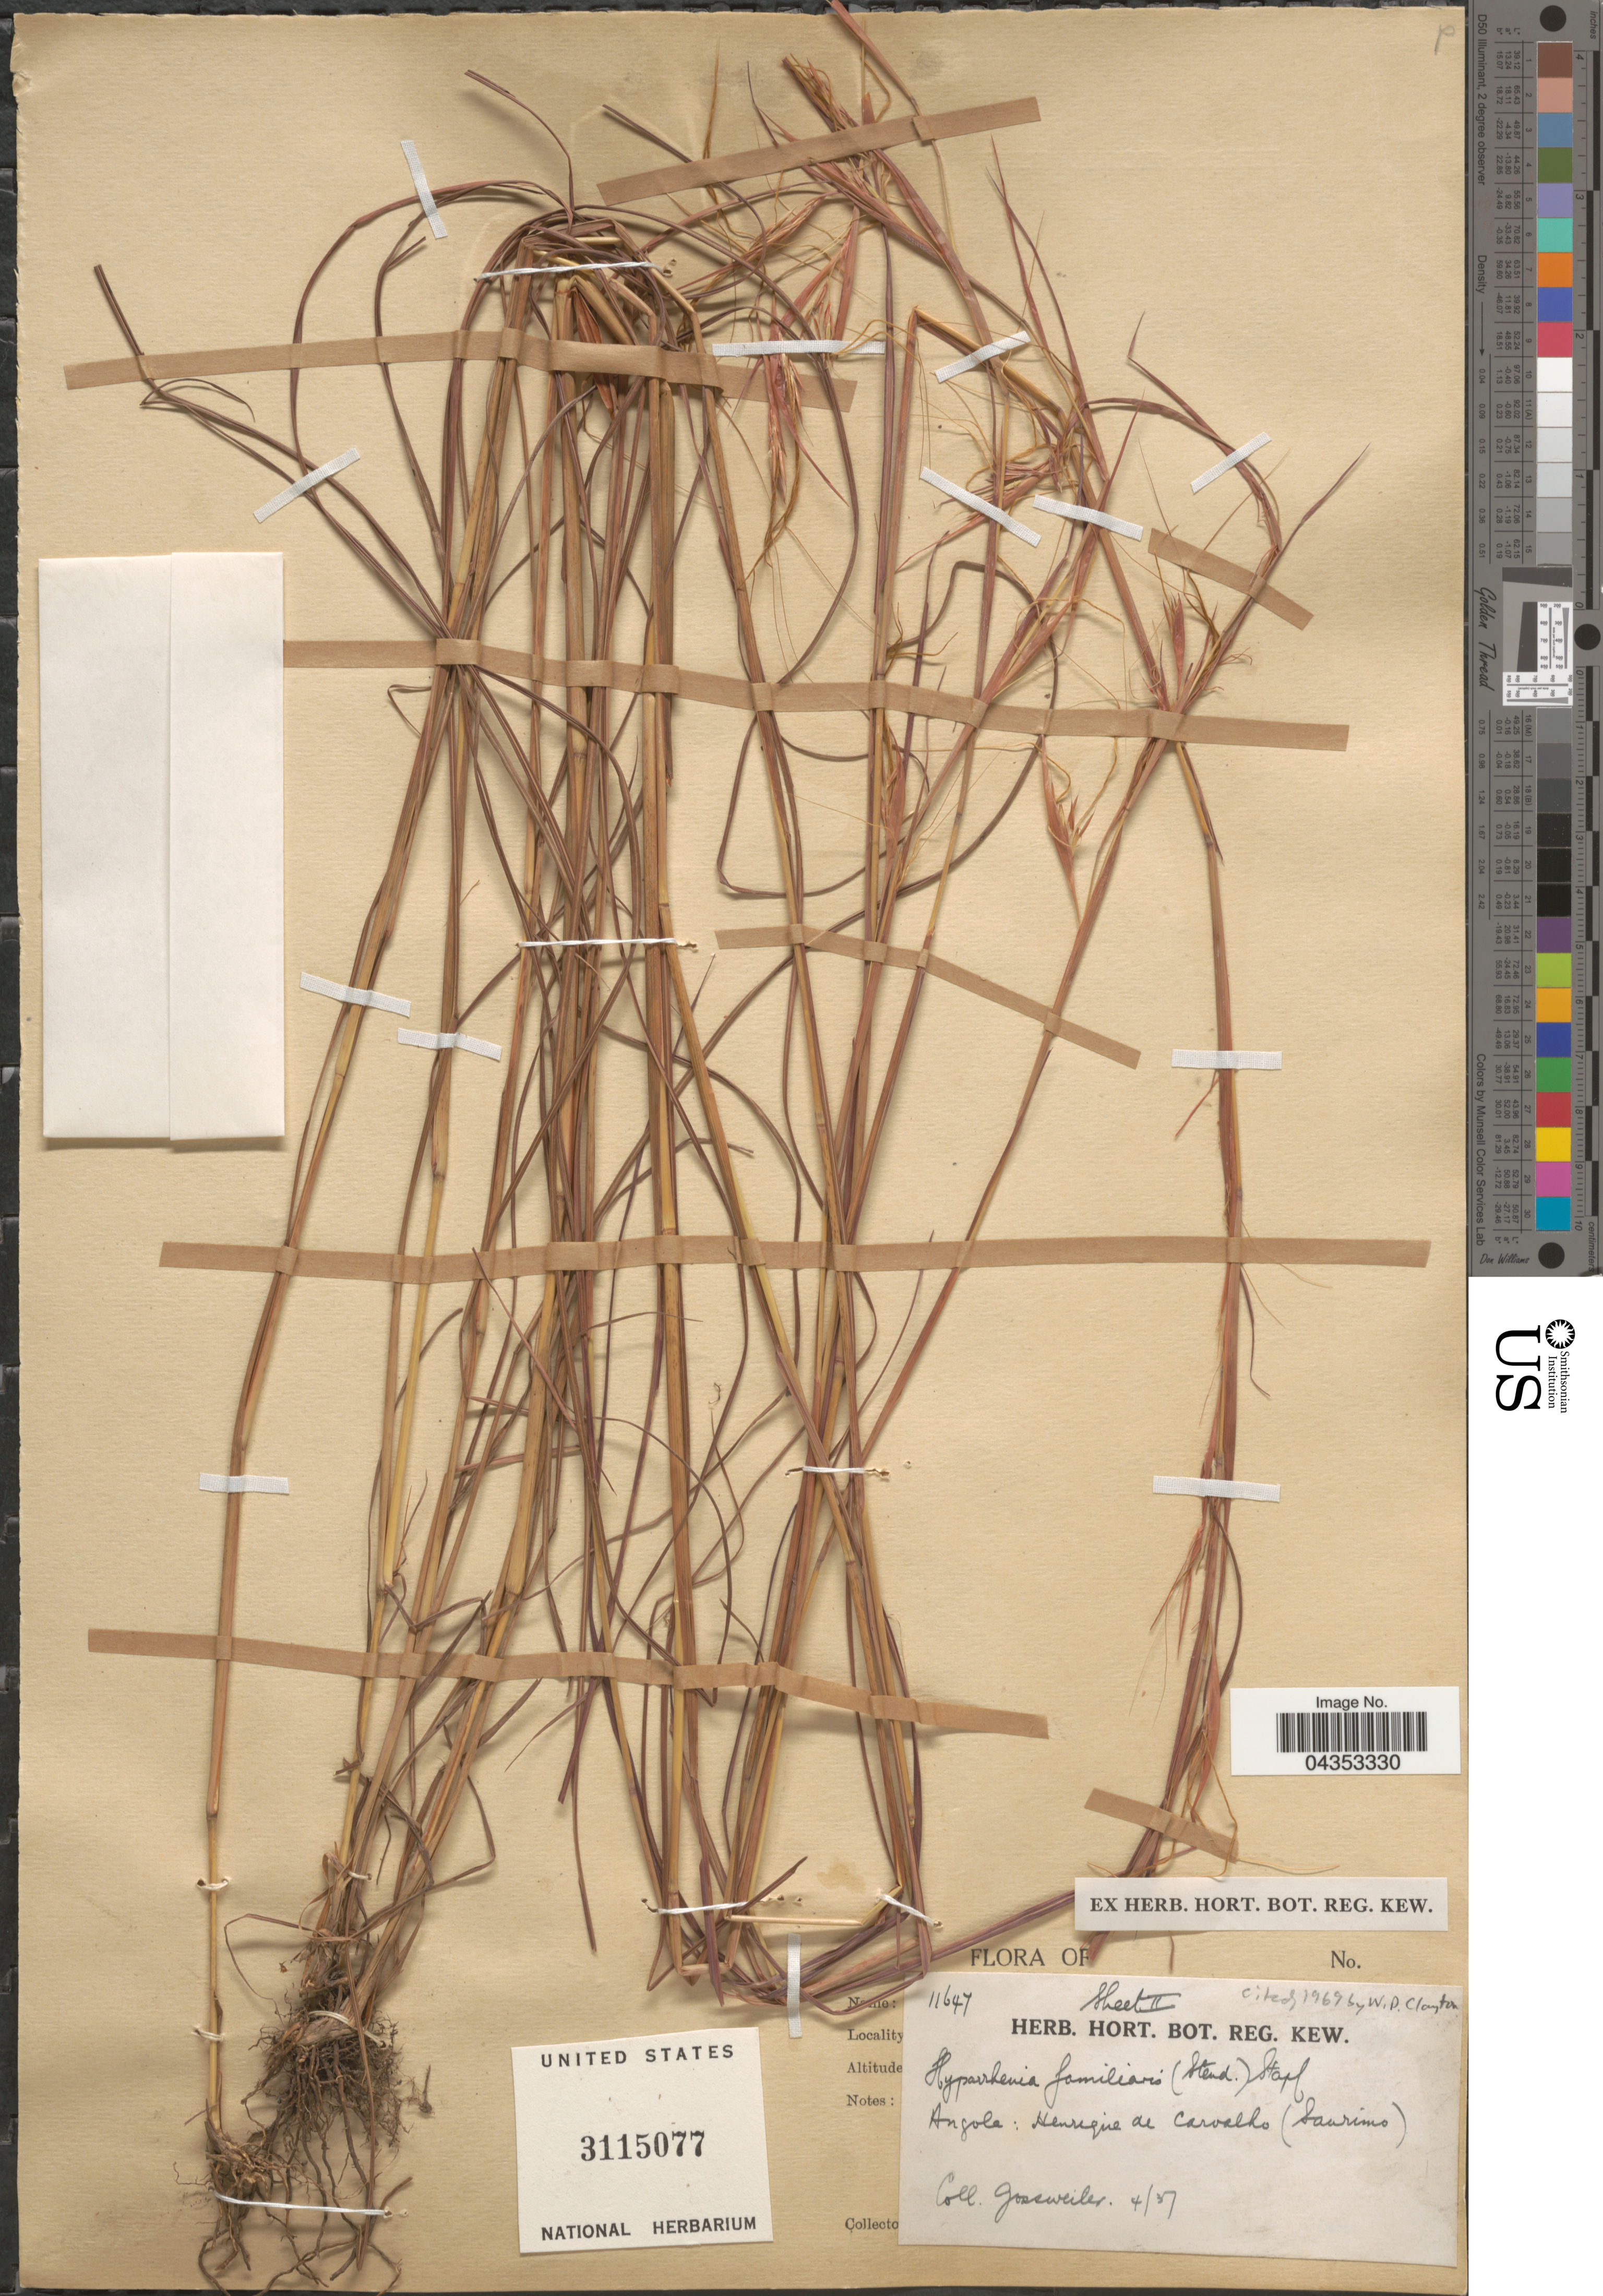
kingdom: Plantae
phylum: Tracheophyta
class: Liliopsida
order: Poales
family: Poaceae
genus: Hyparrhenia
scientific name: Hyparrhenia familiaris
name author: (Steud.) Stapf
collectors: -. Gossweiler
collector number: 11647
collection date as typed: Transcribed d/m/y: /4/37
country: Angola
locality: Henrique de Carvalho (Saurimo).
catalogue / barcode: US 3115077